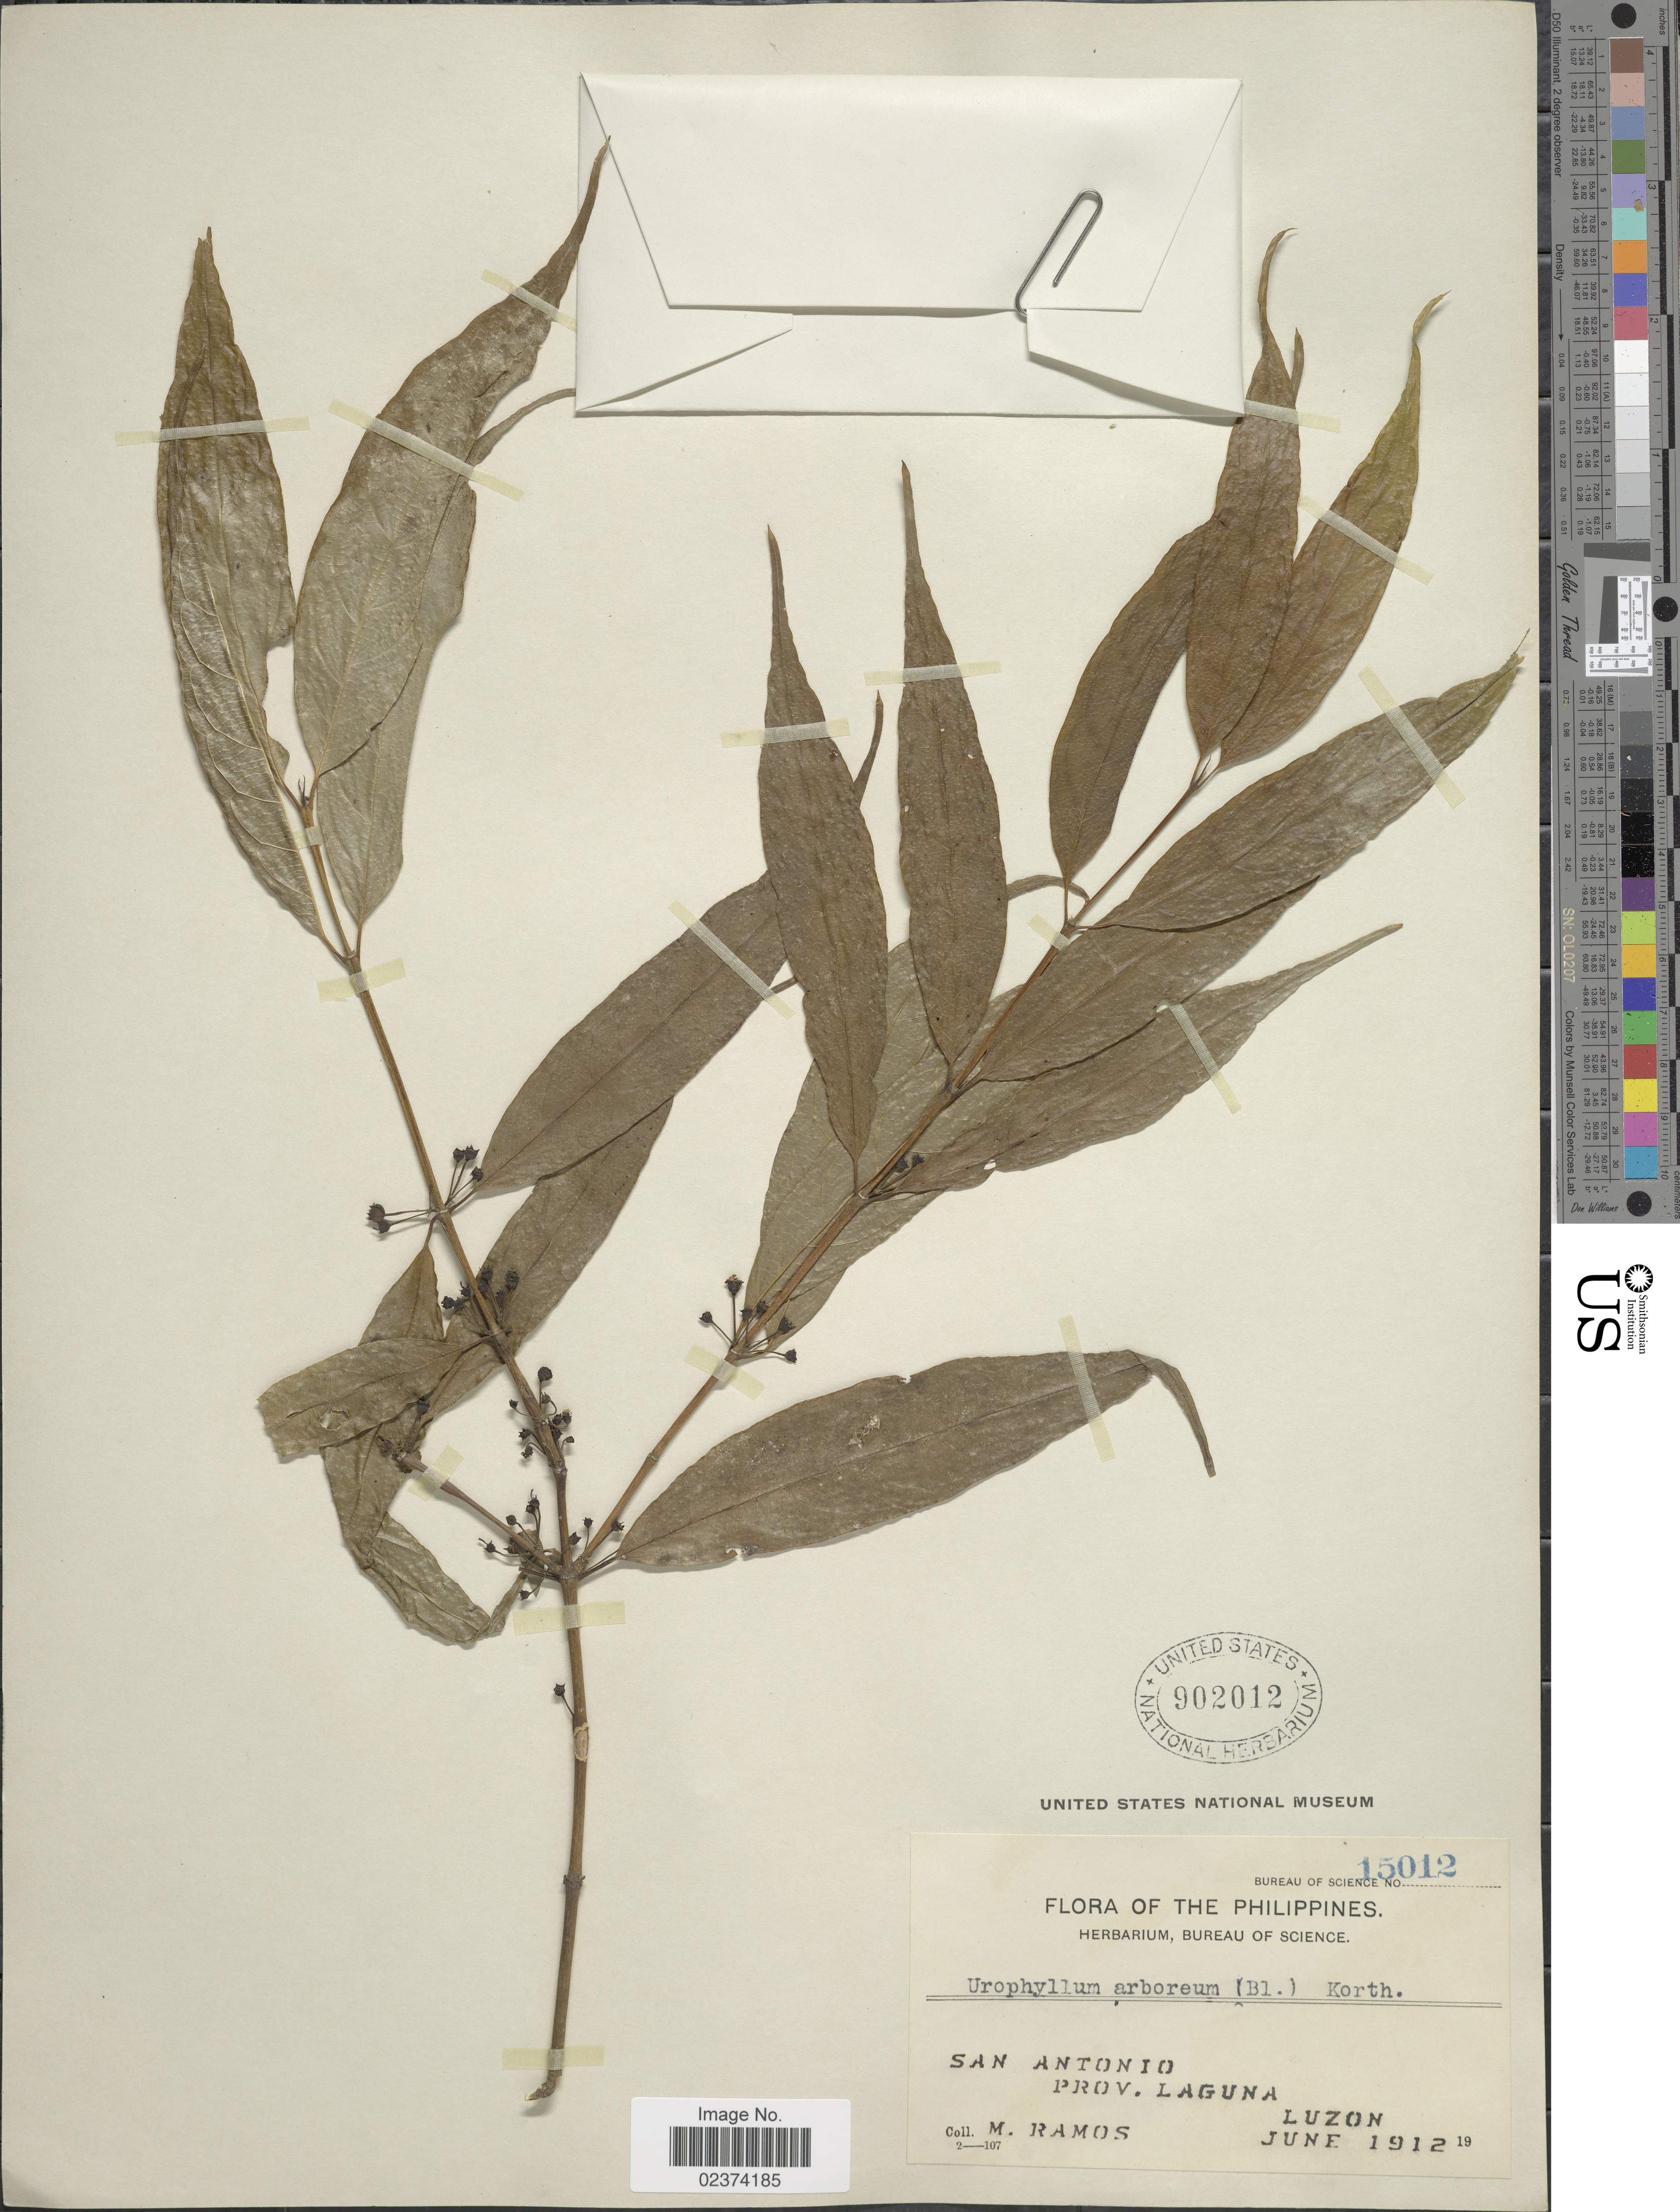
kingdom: Plantae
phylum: Tracheophyta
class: Magnoliopsida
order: Gentianales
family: Rubiaceae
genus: Urophyllum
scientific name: Urophyllum memecyloides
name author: (C. Presl) Vidal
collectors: M. Ramos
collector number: Bureau of Science 15012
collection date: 1912-06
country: Philippines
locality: San Antonio, Prov. Laguna, Luzon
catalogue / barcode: US 902012